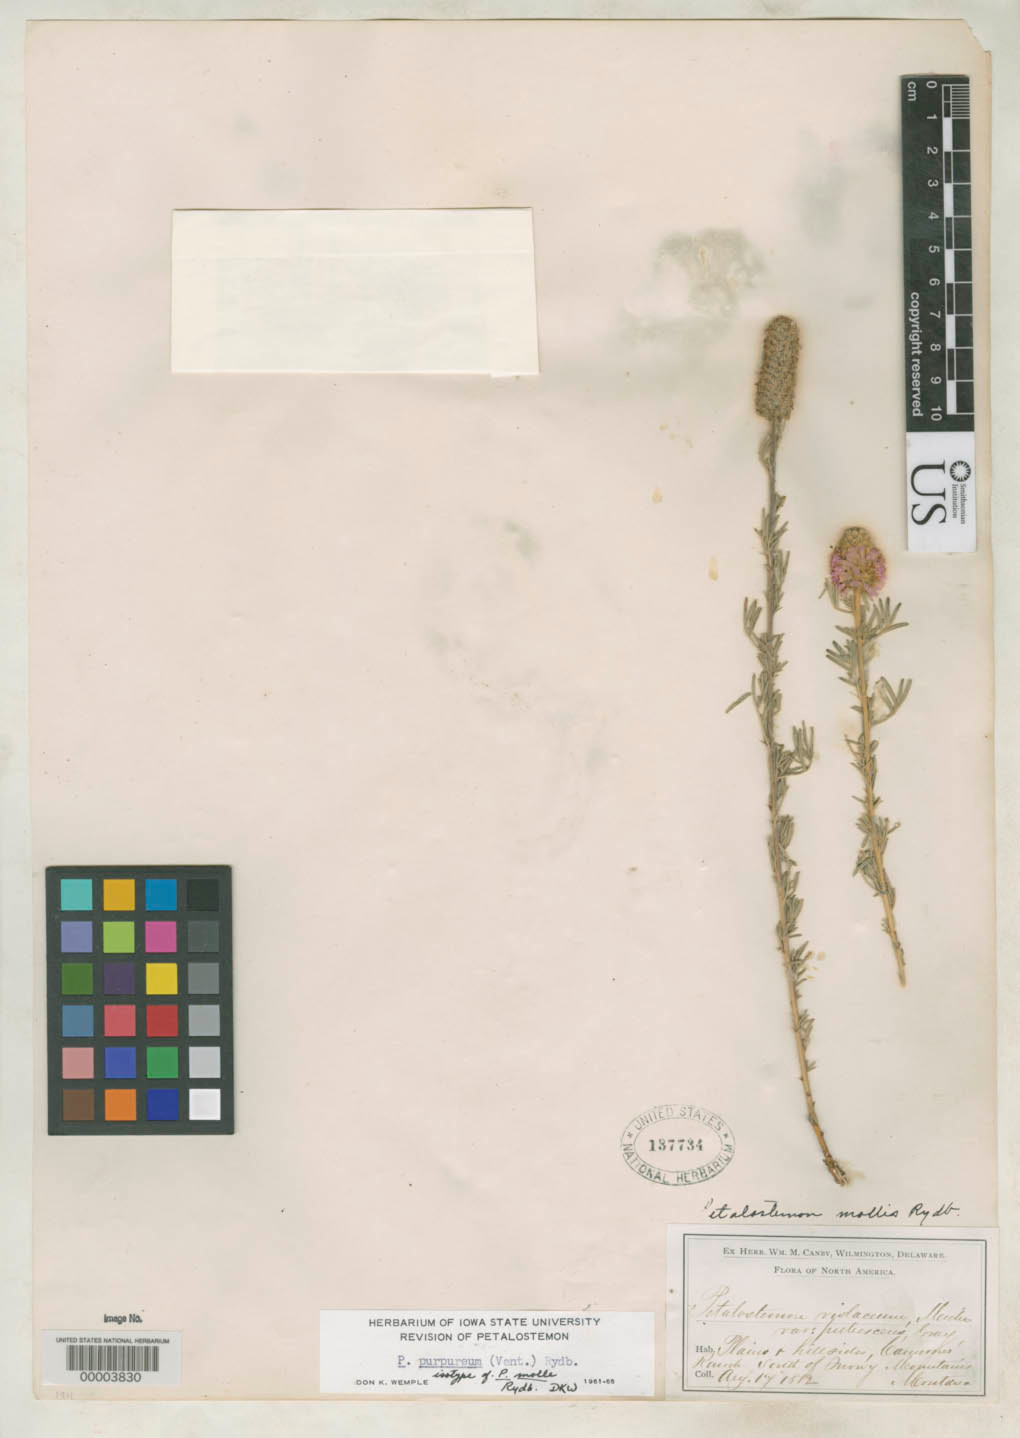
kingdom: Plantae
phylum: Tracheophyta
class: Magnoliopsida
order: Fabales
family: Fabaceae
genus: Petalostemon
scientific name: Petalostemon molle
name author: Rydb.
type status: Isolectotype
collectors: W. M. Canby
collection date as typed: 17 Aug 1882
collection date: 1882-08-17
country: United States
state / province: Montana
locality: Plains & hillside, S of Quarry Mountains.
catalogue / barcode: US 137734